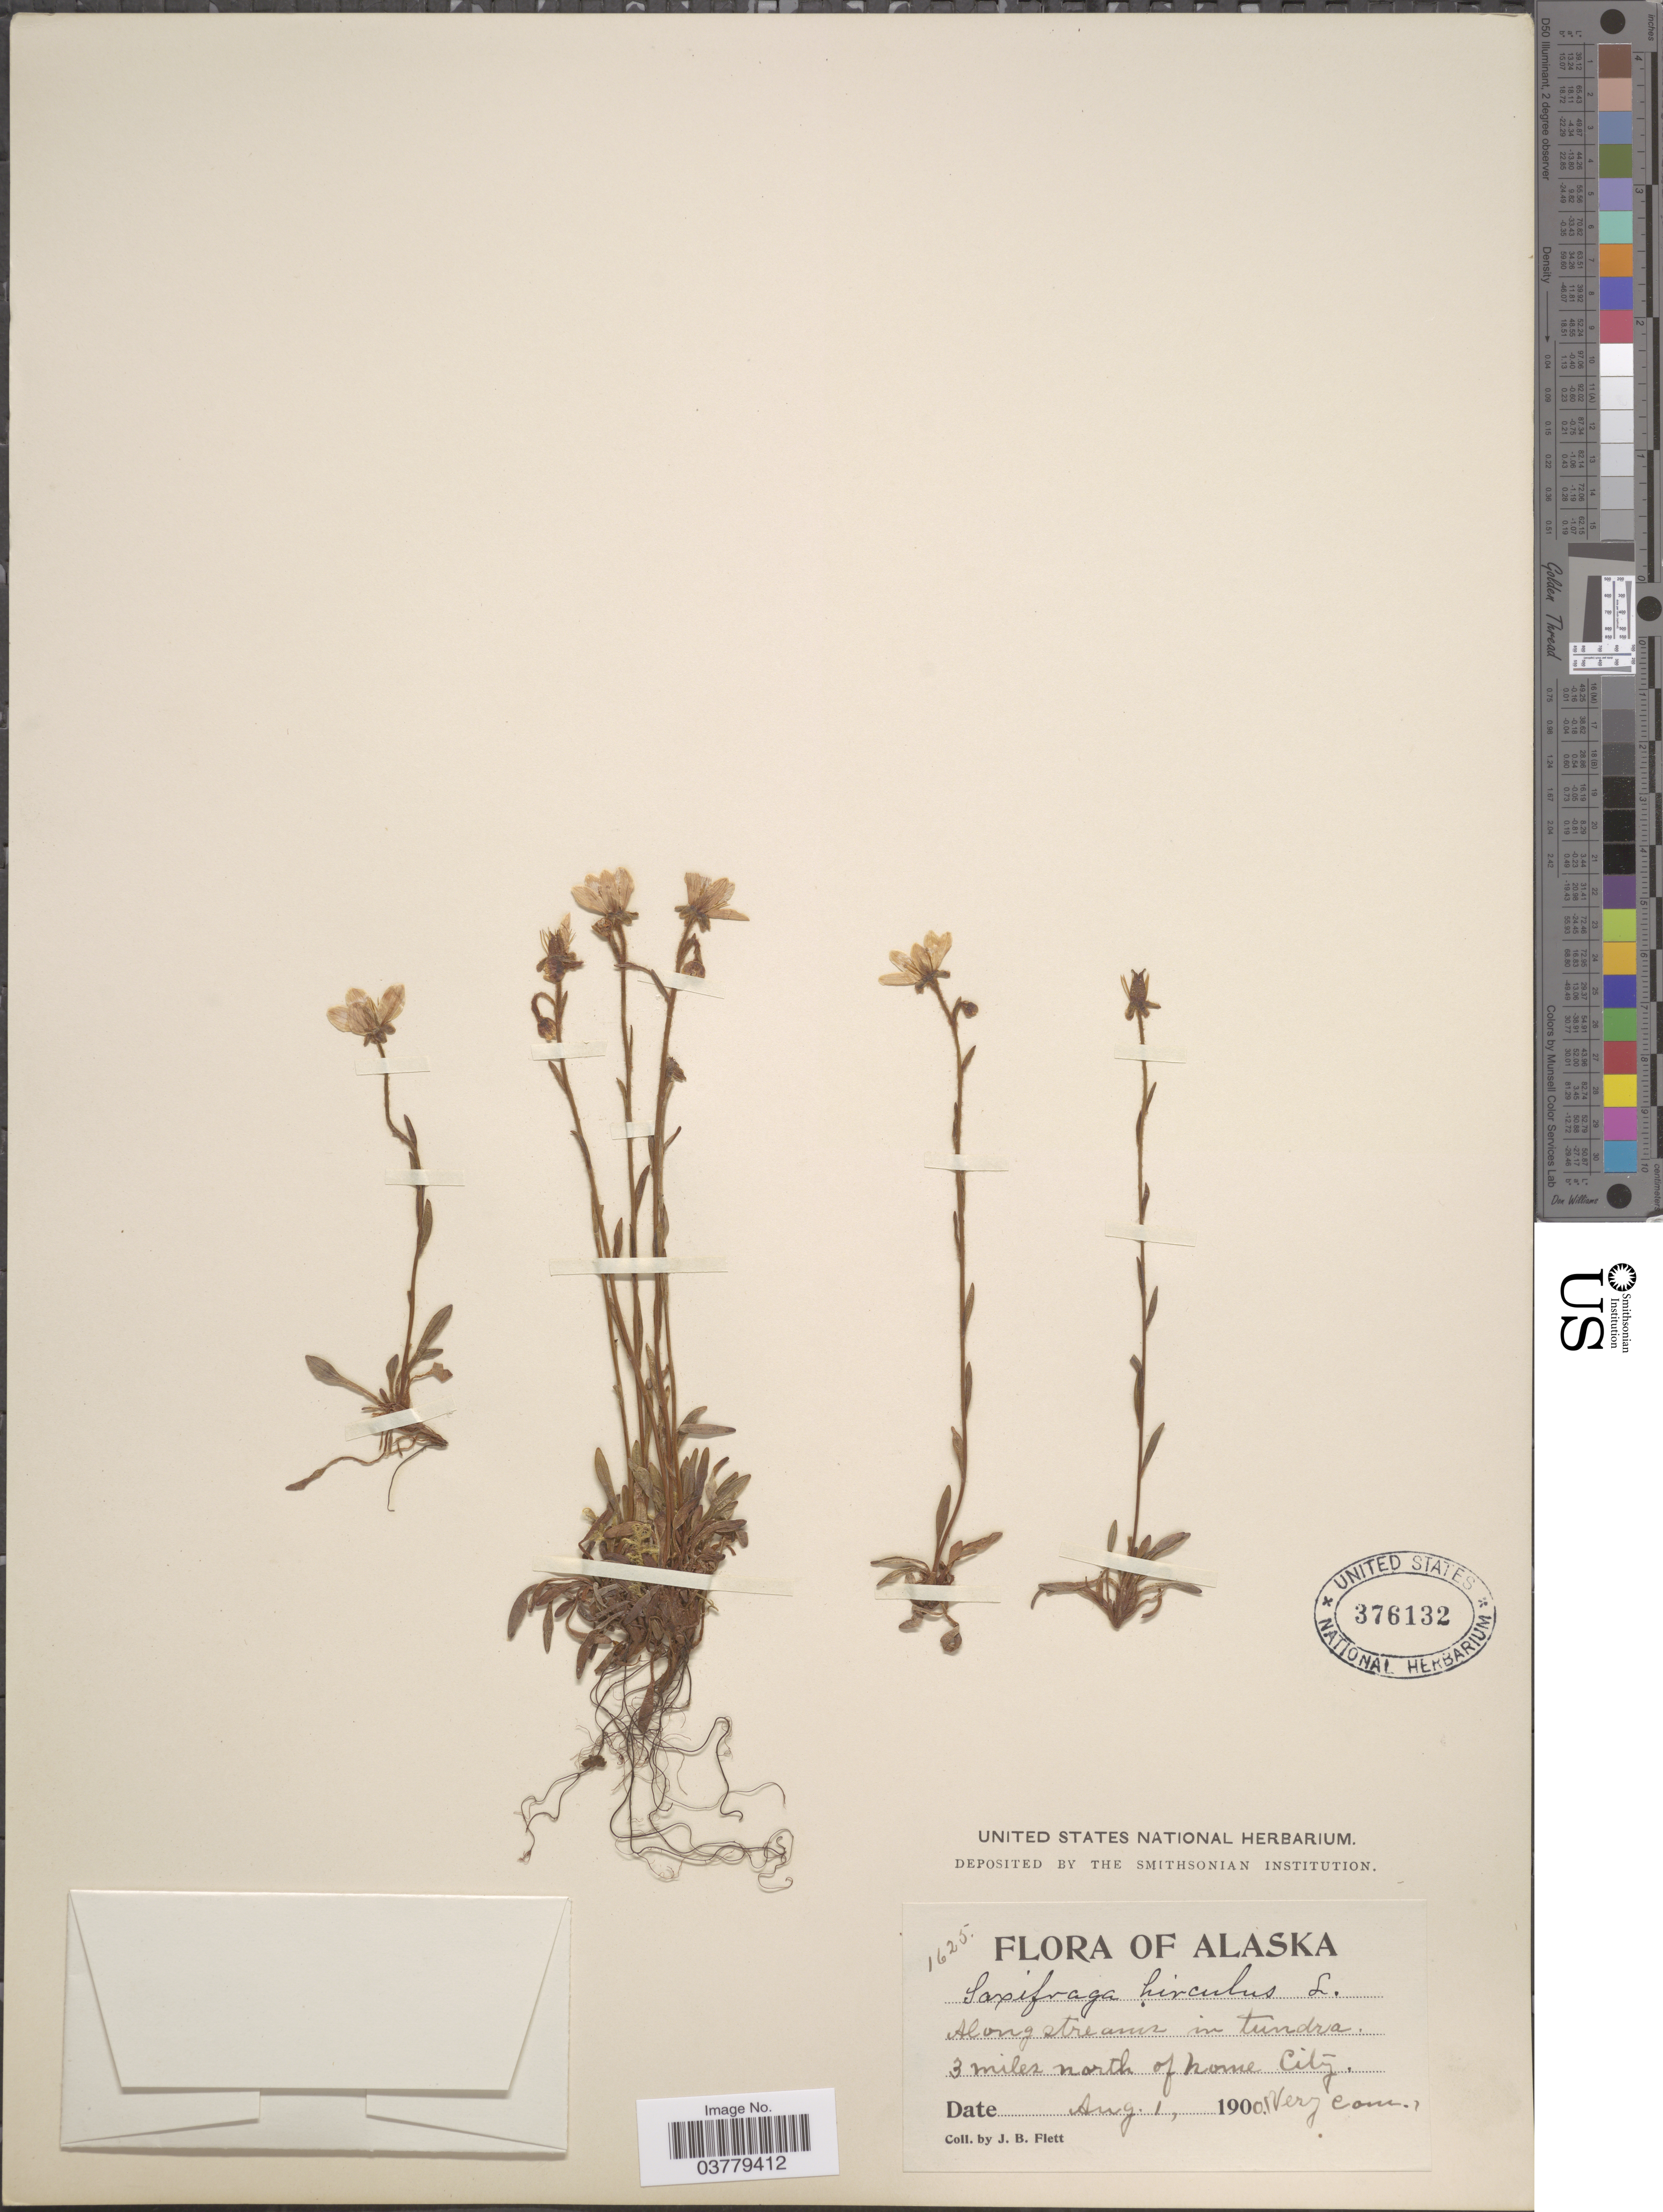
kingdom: Plantae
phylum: Tracheophyta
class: Magnoliopsida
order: Saxifragales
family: Saxifragaceae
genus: Saxifraga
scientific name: Saxifraga hirculus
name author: L.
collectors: J. Flett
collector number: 1625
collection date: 1900-08-01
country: United States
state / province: Alaska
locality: Along streams in tundra. 3 miles north of home City.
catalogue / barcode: US 376132